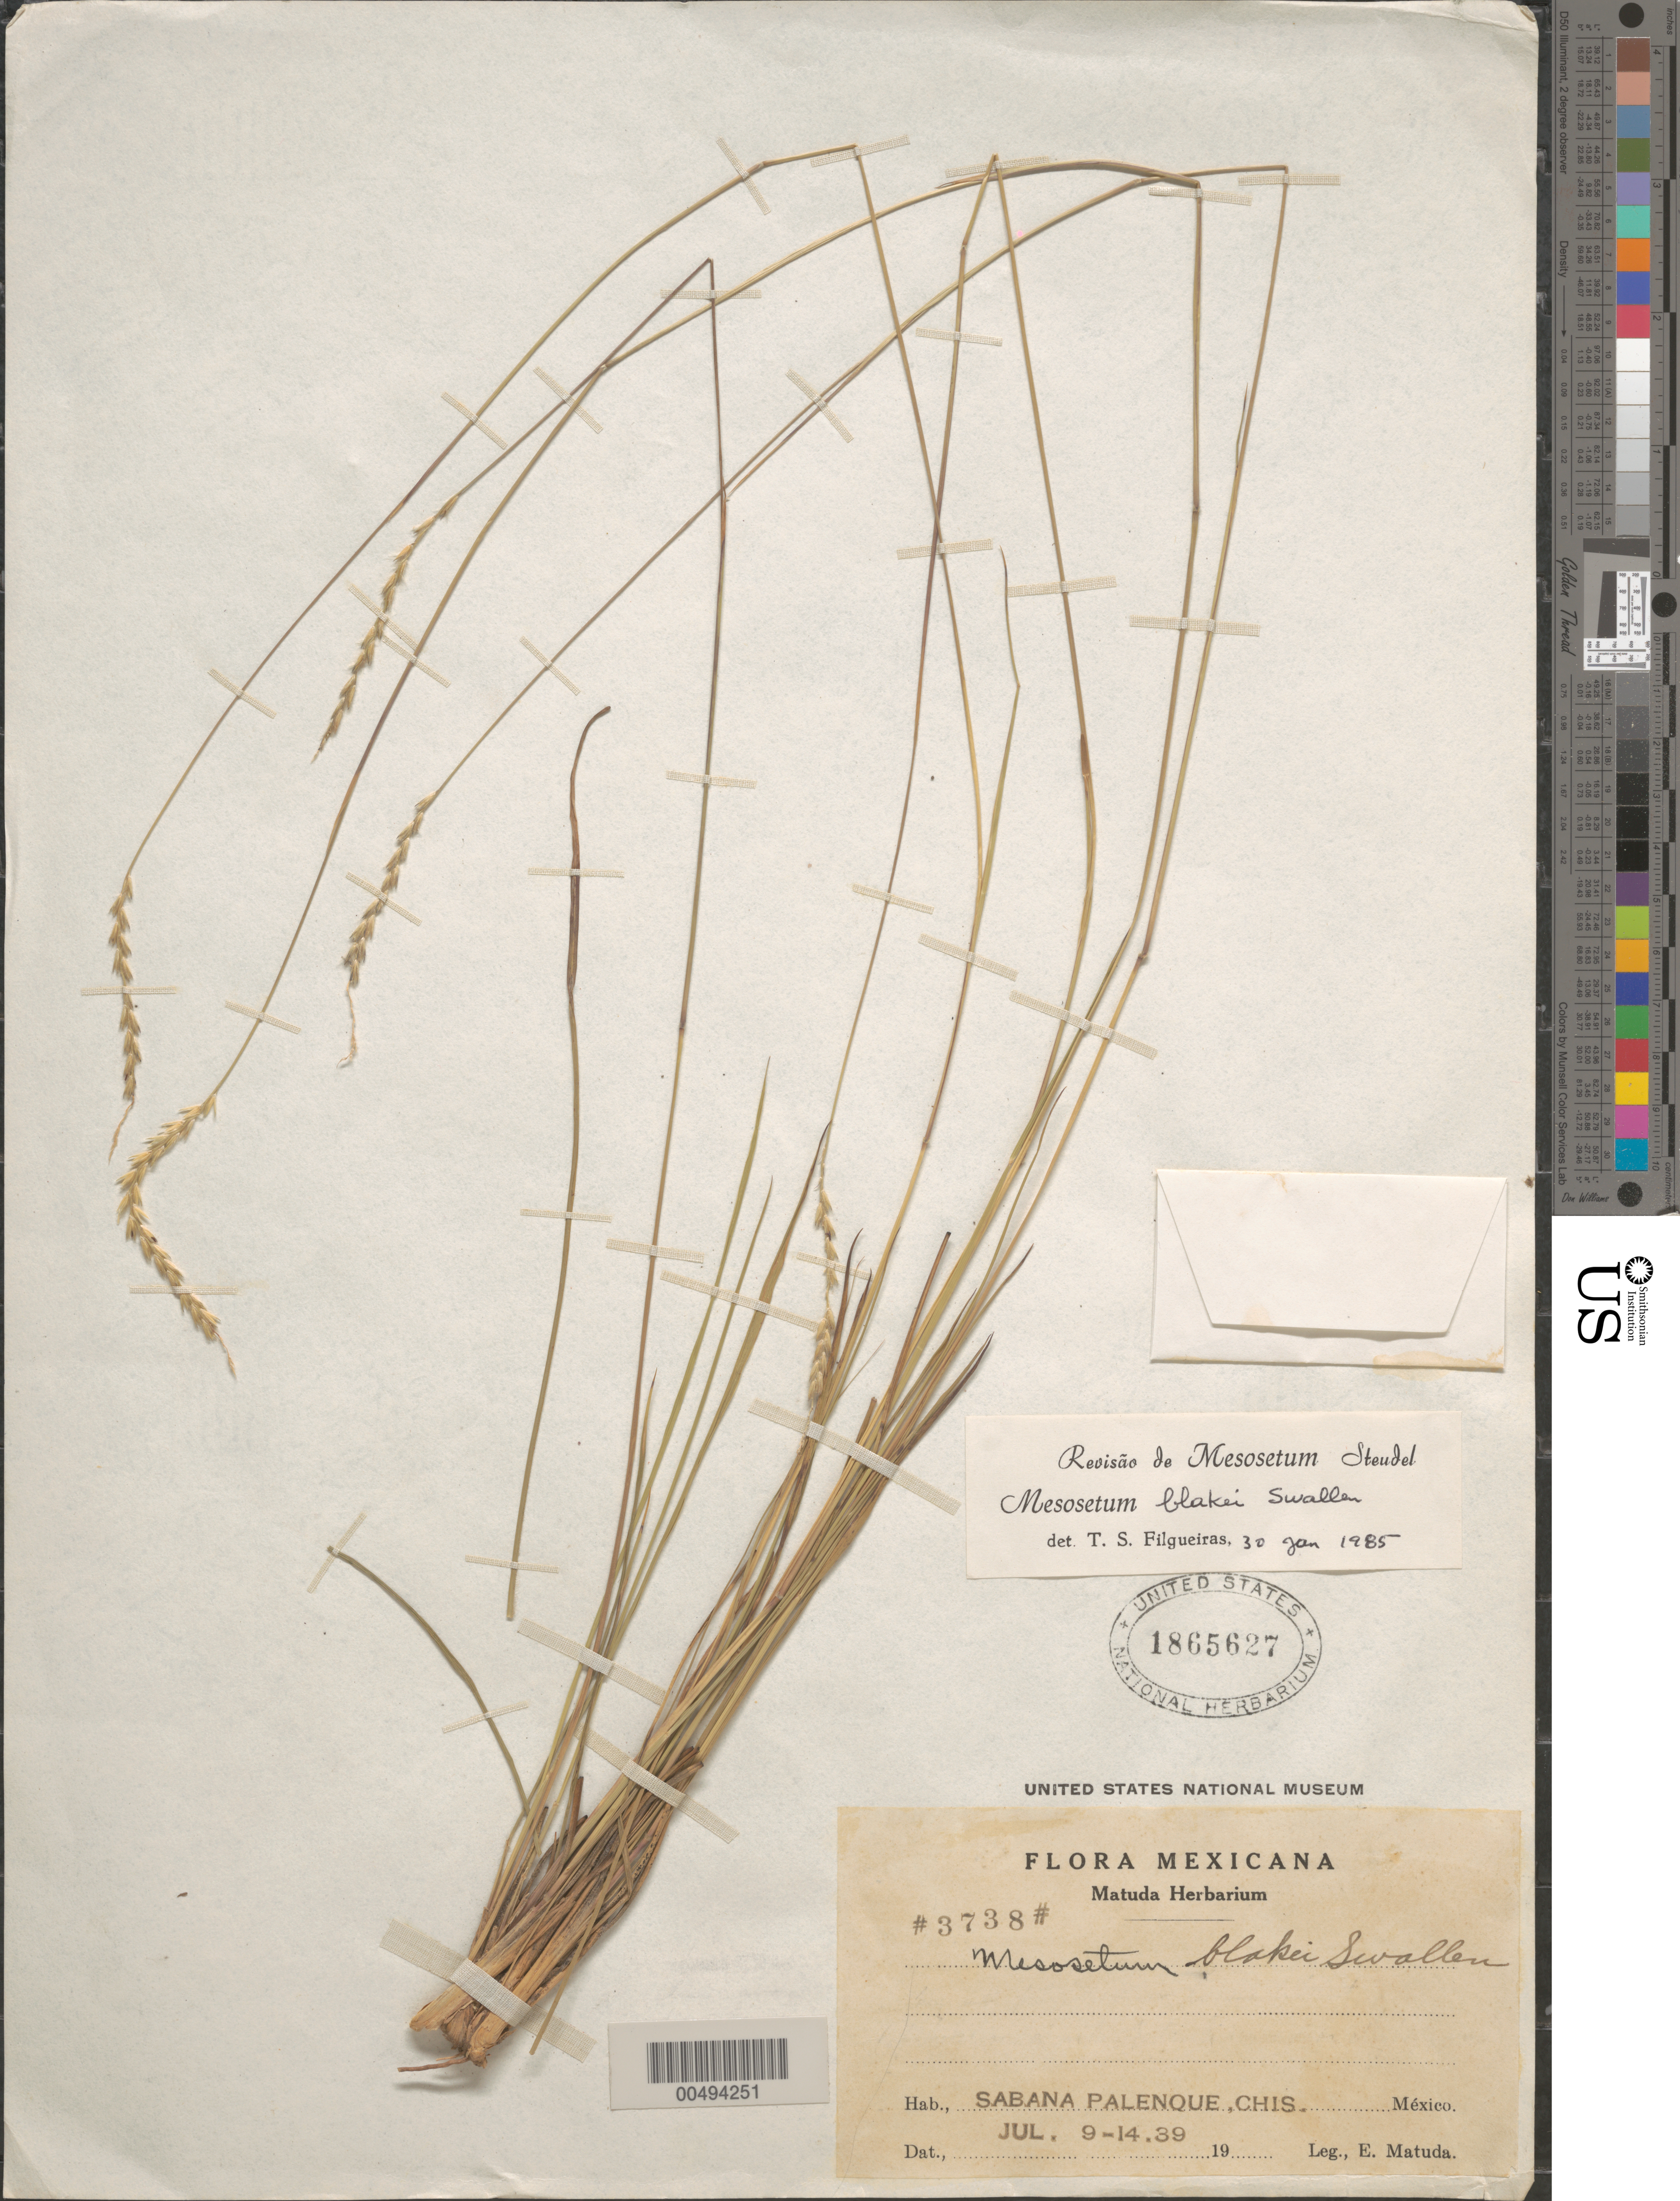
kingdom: Plantae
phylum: Tracheophyta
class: Liliopsida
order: Poales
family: Poaceae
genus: Mesosetum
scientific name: Mesosetum blakei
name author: Swallen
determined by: Filgueiras, T. S.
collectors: E. Matuda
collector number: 3738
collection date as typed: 9 Jul 1939 to 14 Jul 1939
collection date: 1939-07-09/1939-07-14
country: Mexico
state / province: Chiapas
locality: Sabana, Palenque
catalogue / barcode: US 1865627